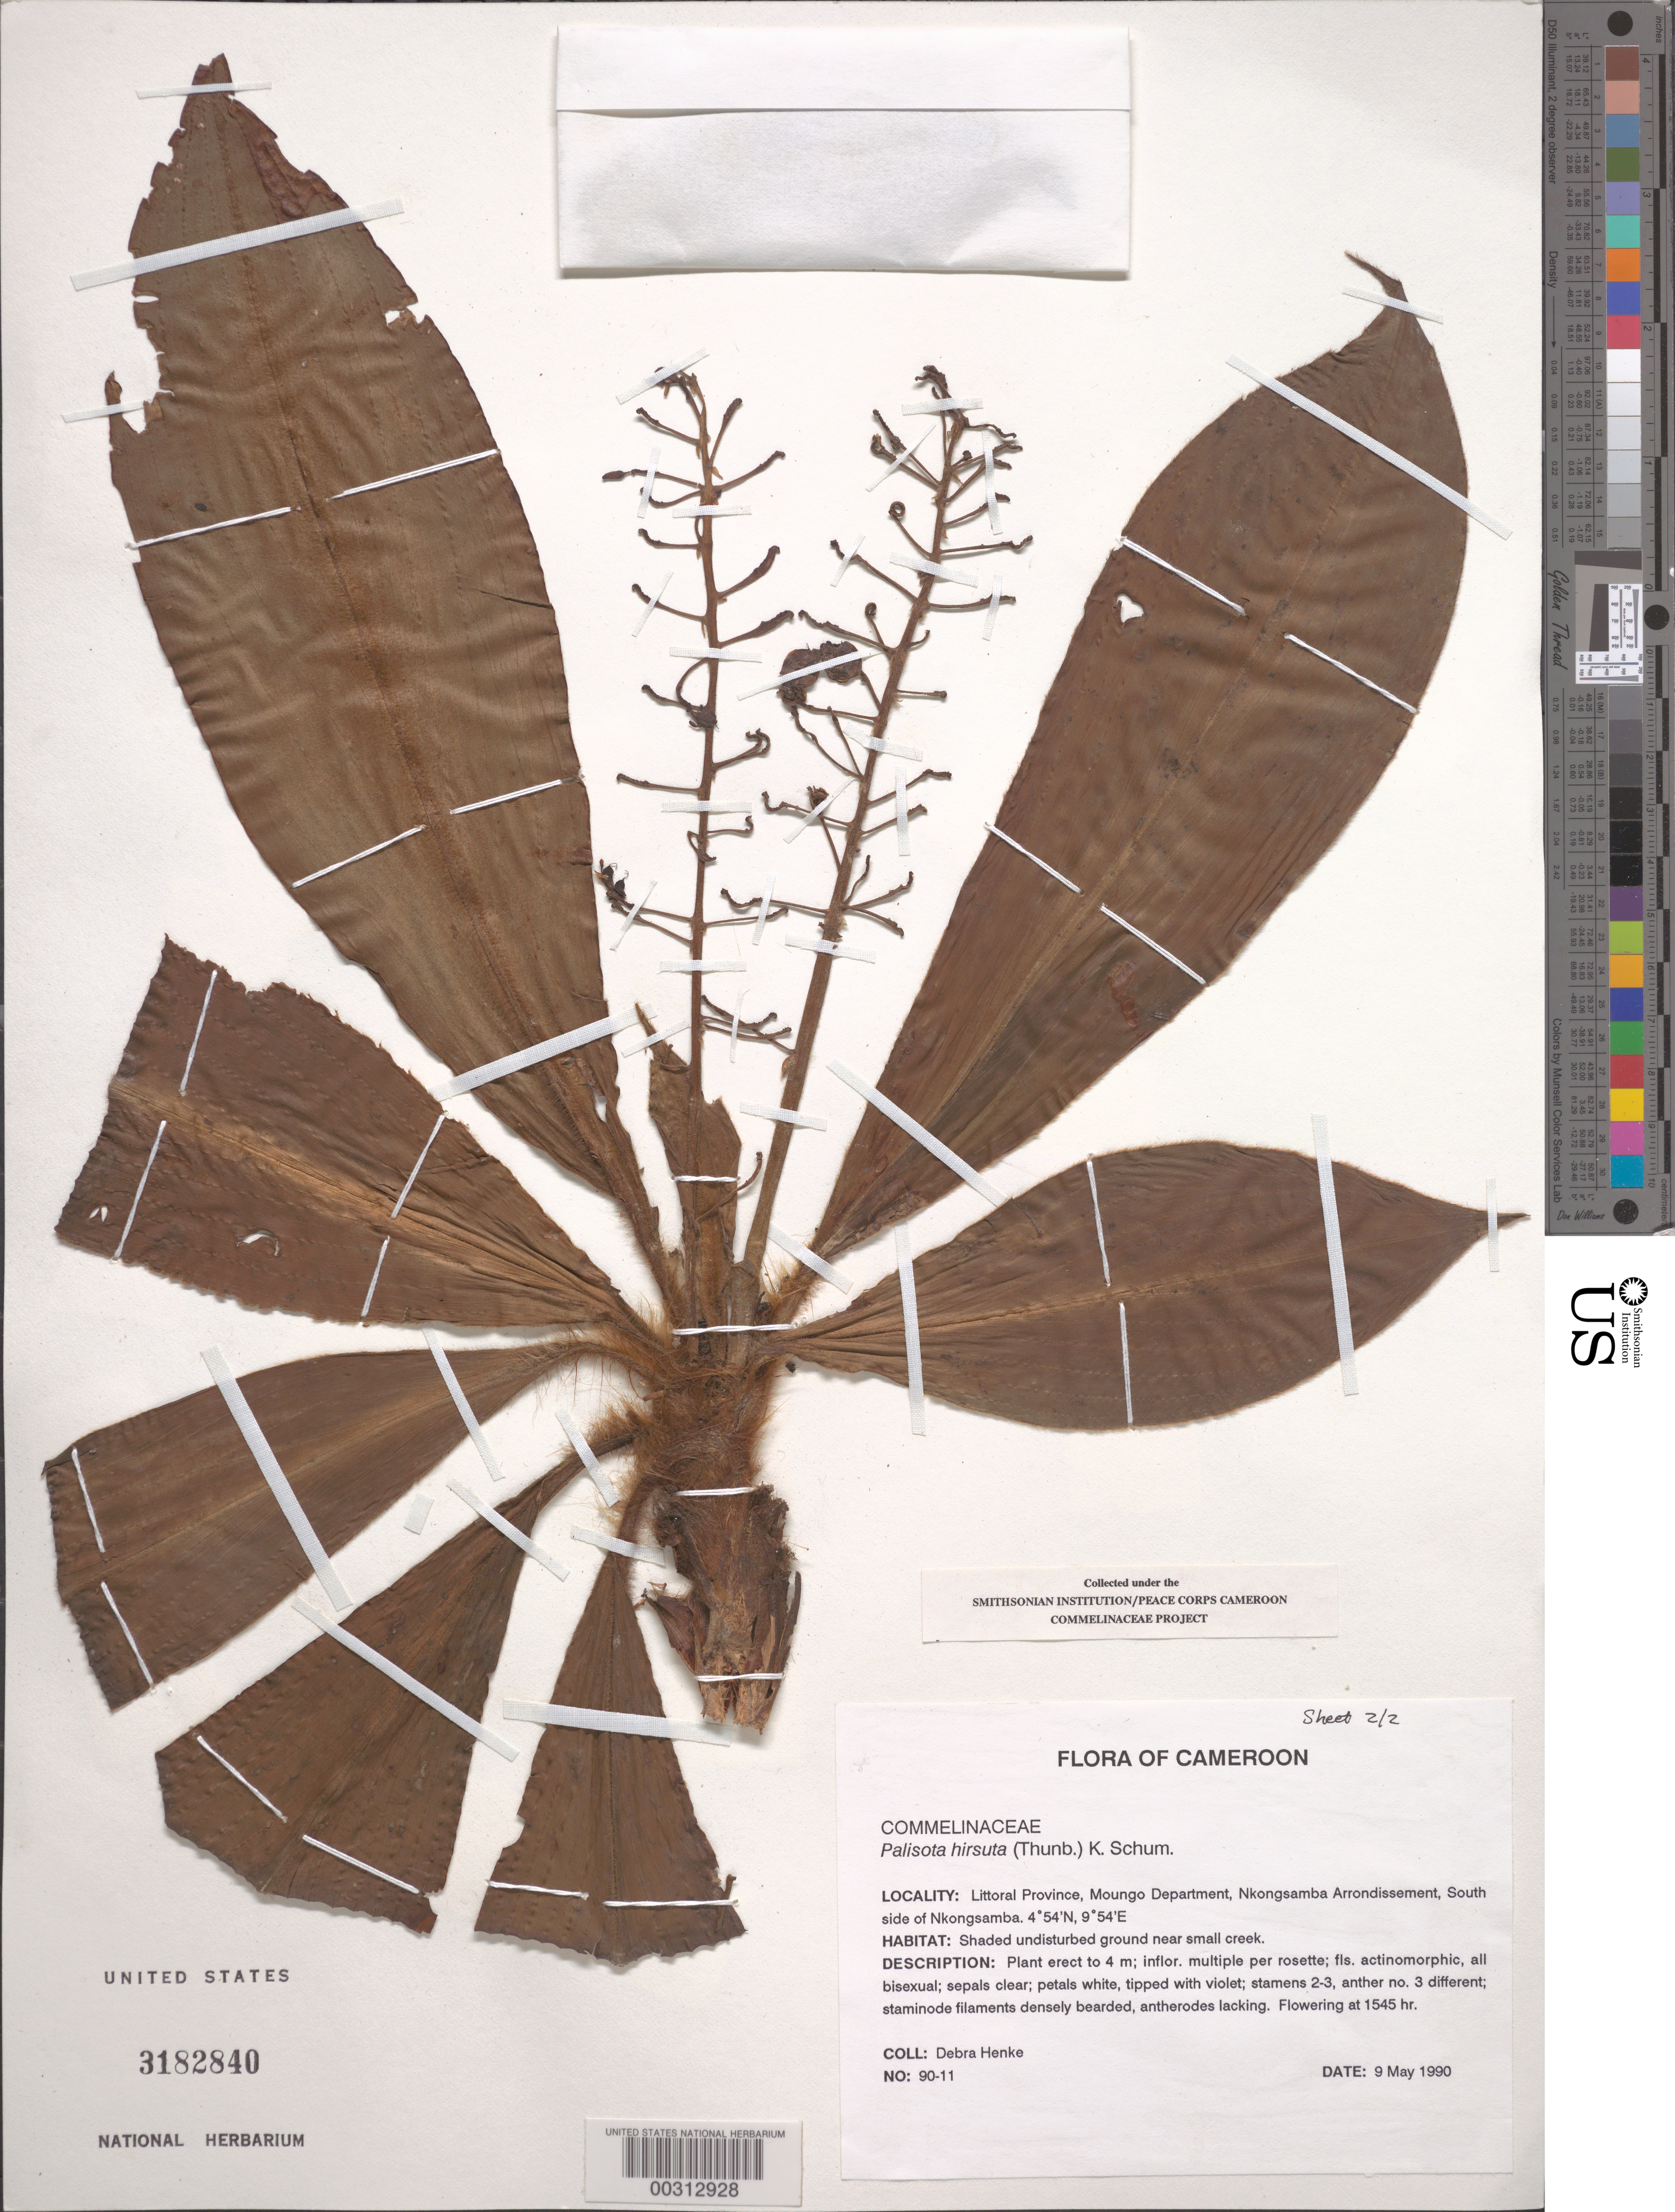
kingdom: Plantae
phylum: Tracheophyta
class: Liliopsida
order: Commelinales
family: Commelinaceae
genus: Palisota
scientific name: Palisota hirsuta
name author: (Thunb.) K. Schum.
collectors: D. Henke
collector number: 90-11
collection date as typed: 09 May 1990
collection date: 1990-05-09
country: Cameroon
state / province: Littoral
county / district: Mungo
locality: Nkongsamba arrondissement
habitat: Shaded undisturbed ground near small creek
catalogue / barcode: US 3182840